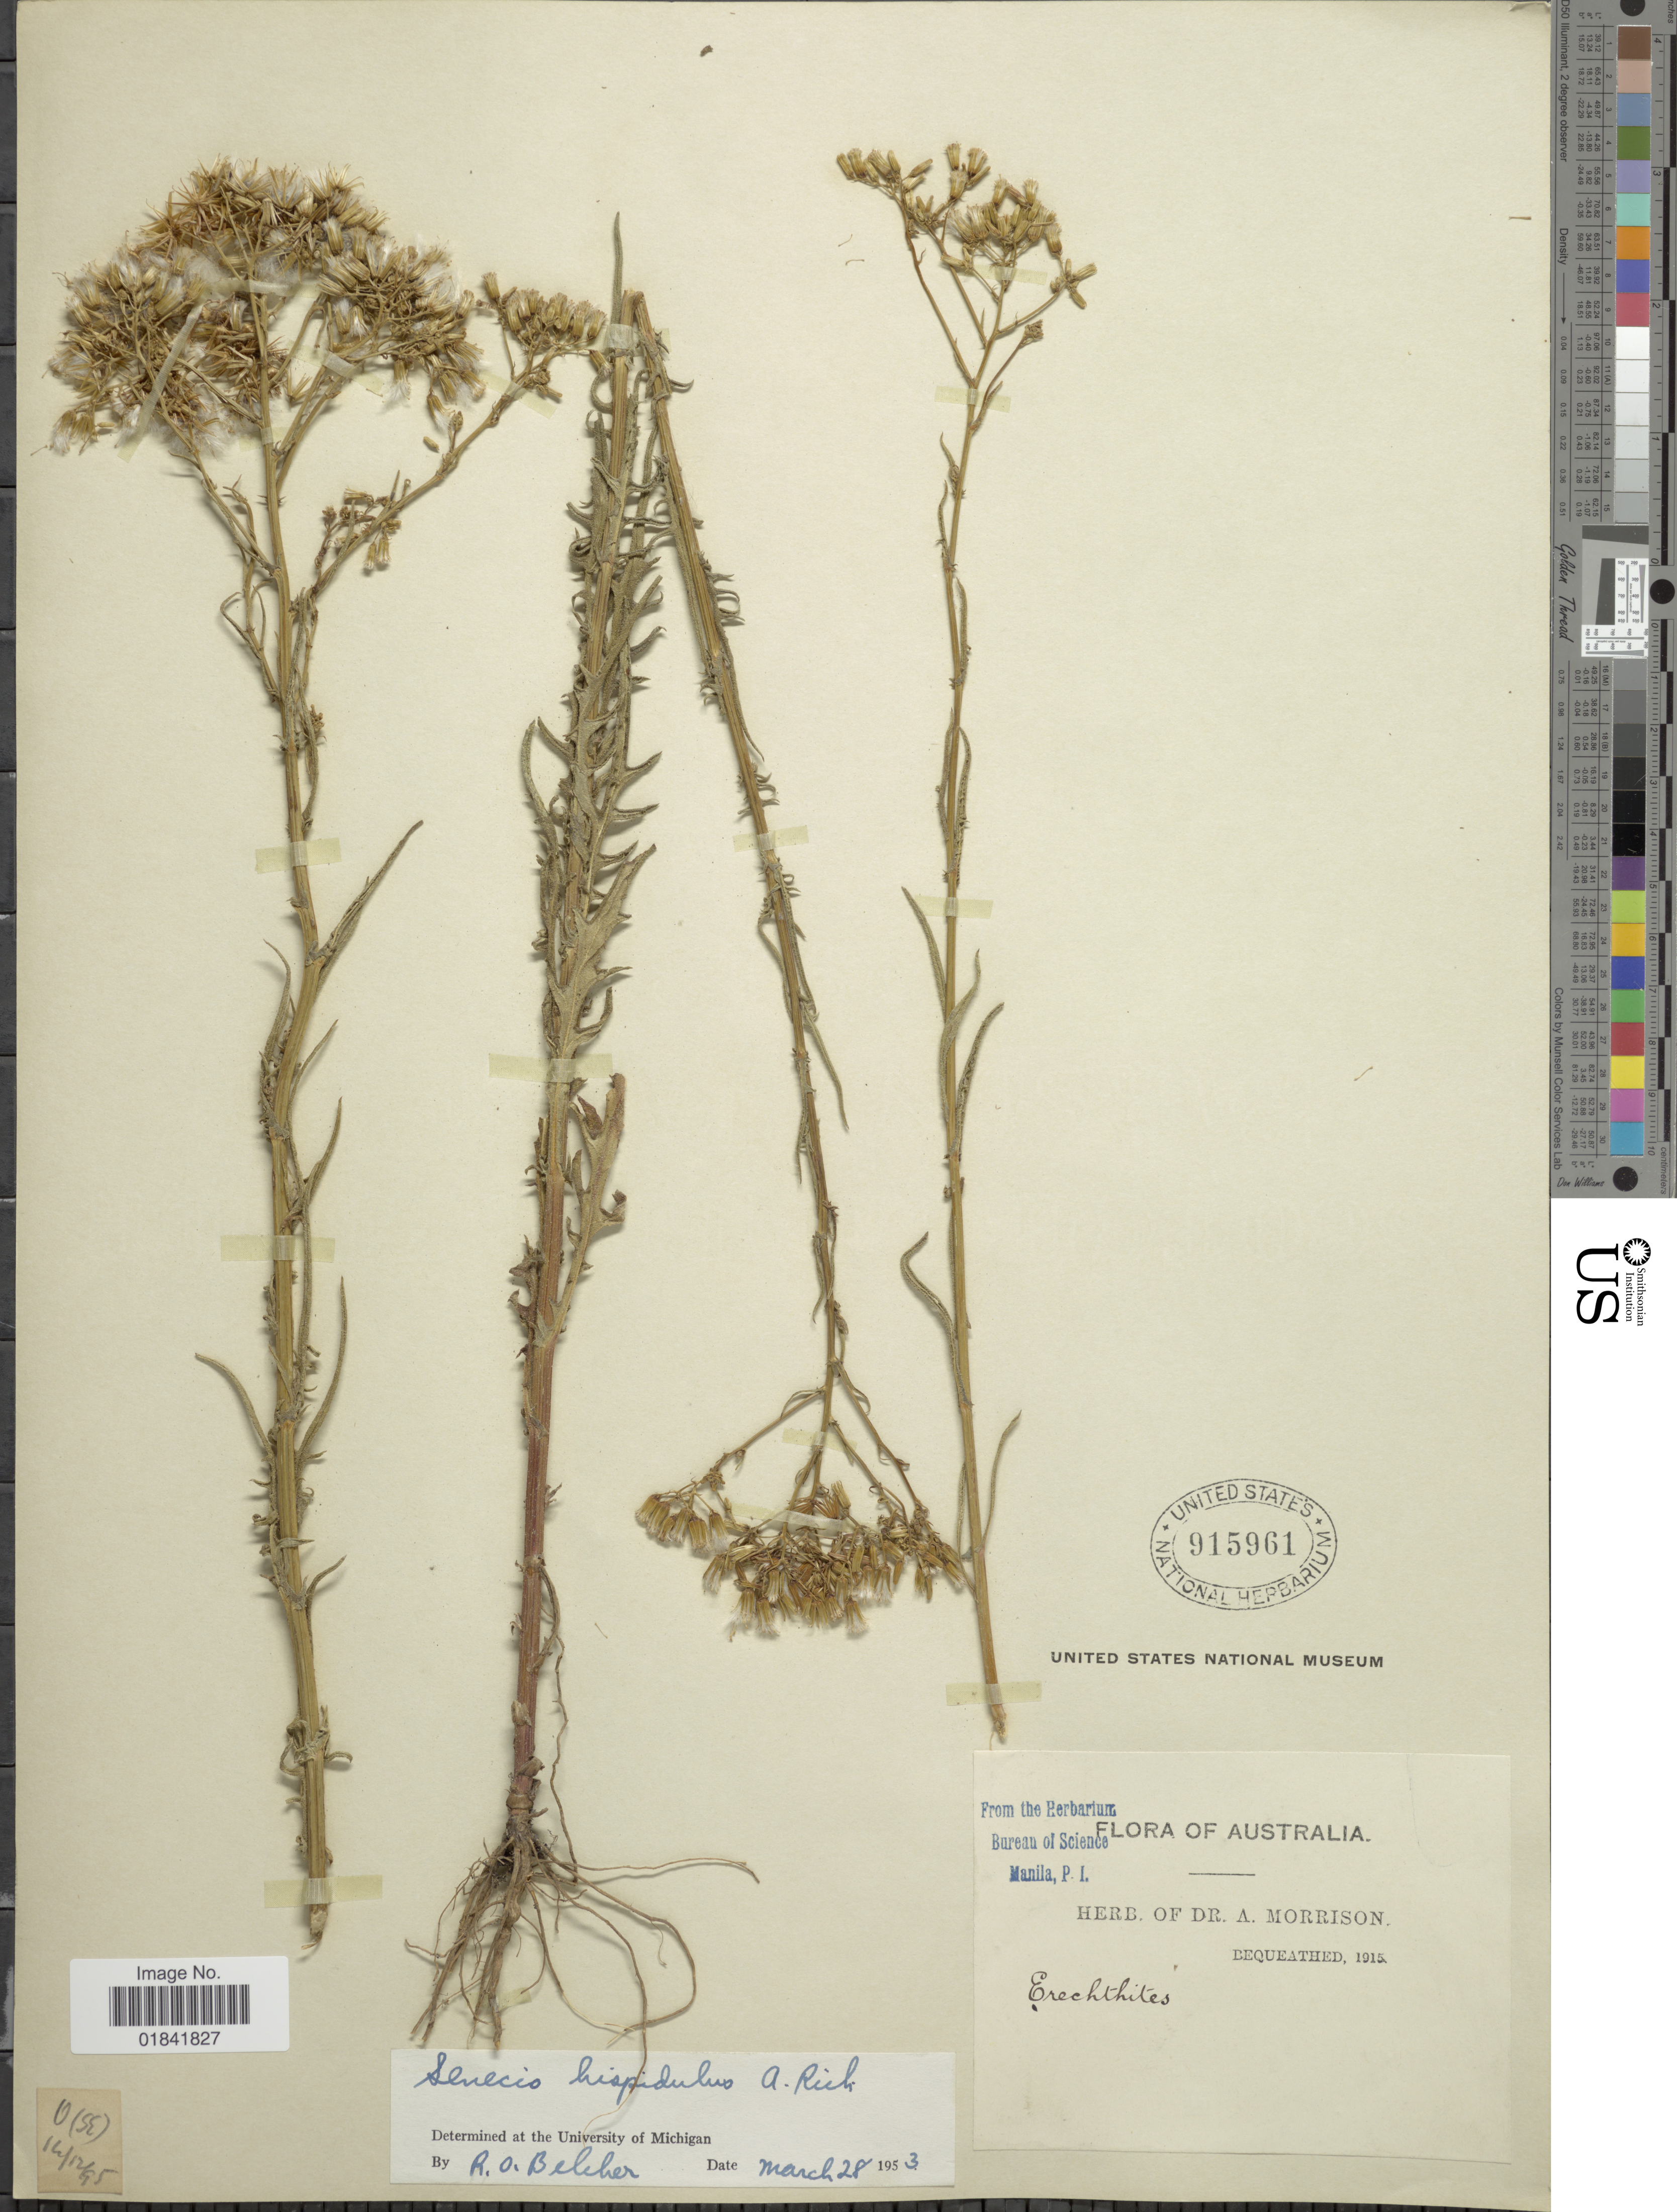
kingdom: Plantae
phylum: Tracheophyta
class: Magnoliopsida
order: Asterales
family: Asteraceae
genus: Senecio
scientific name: Senecio hispidulus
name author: A. Rich.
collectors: ex herb. Dr. A. Morrison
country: Australia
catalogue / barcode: US 915961